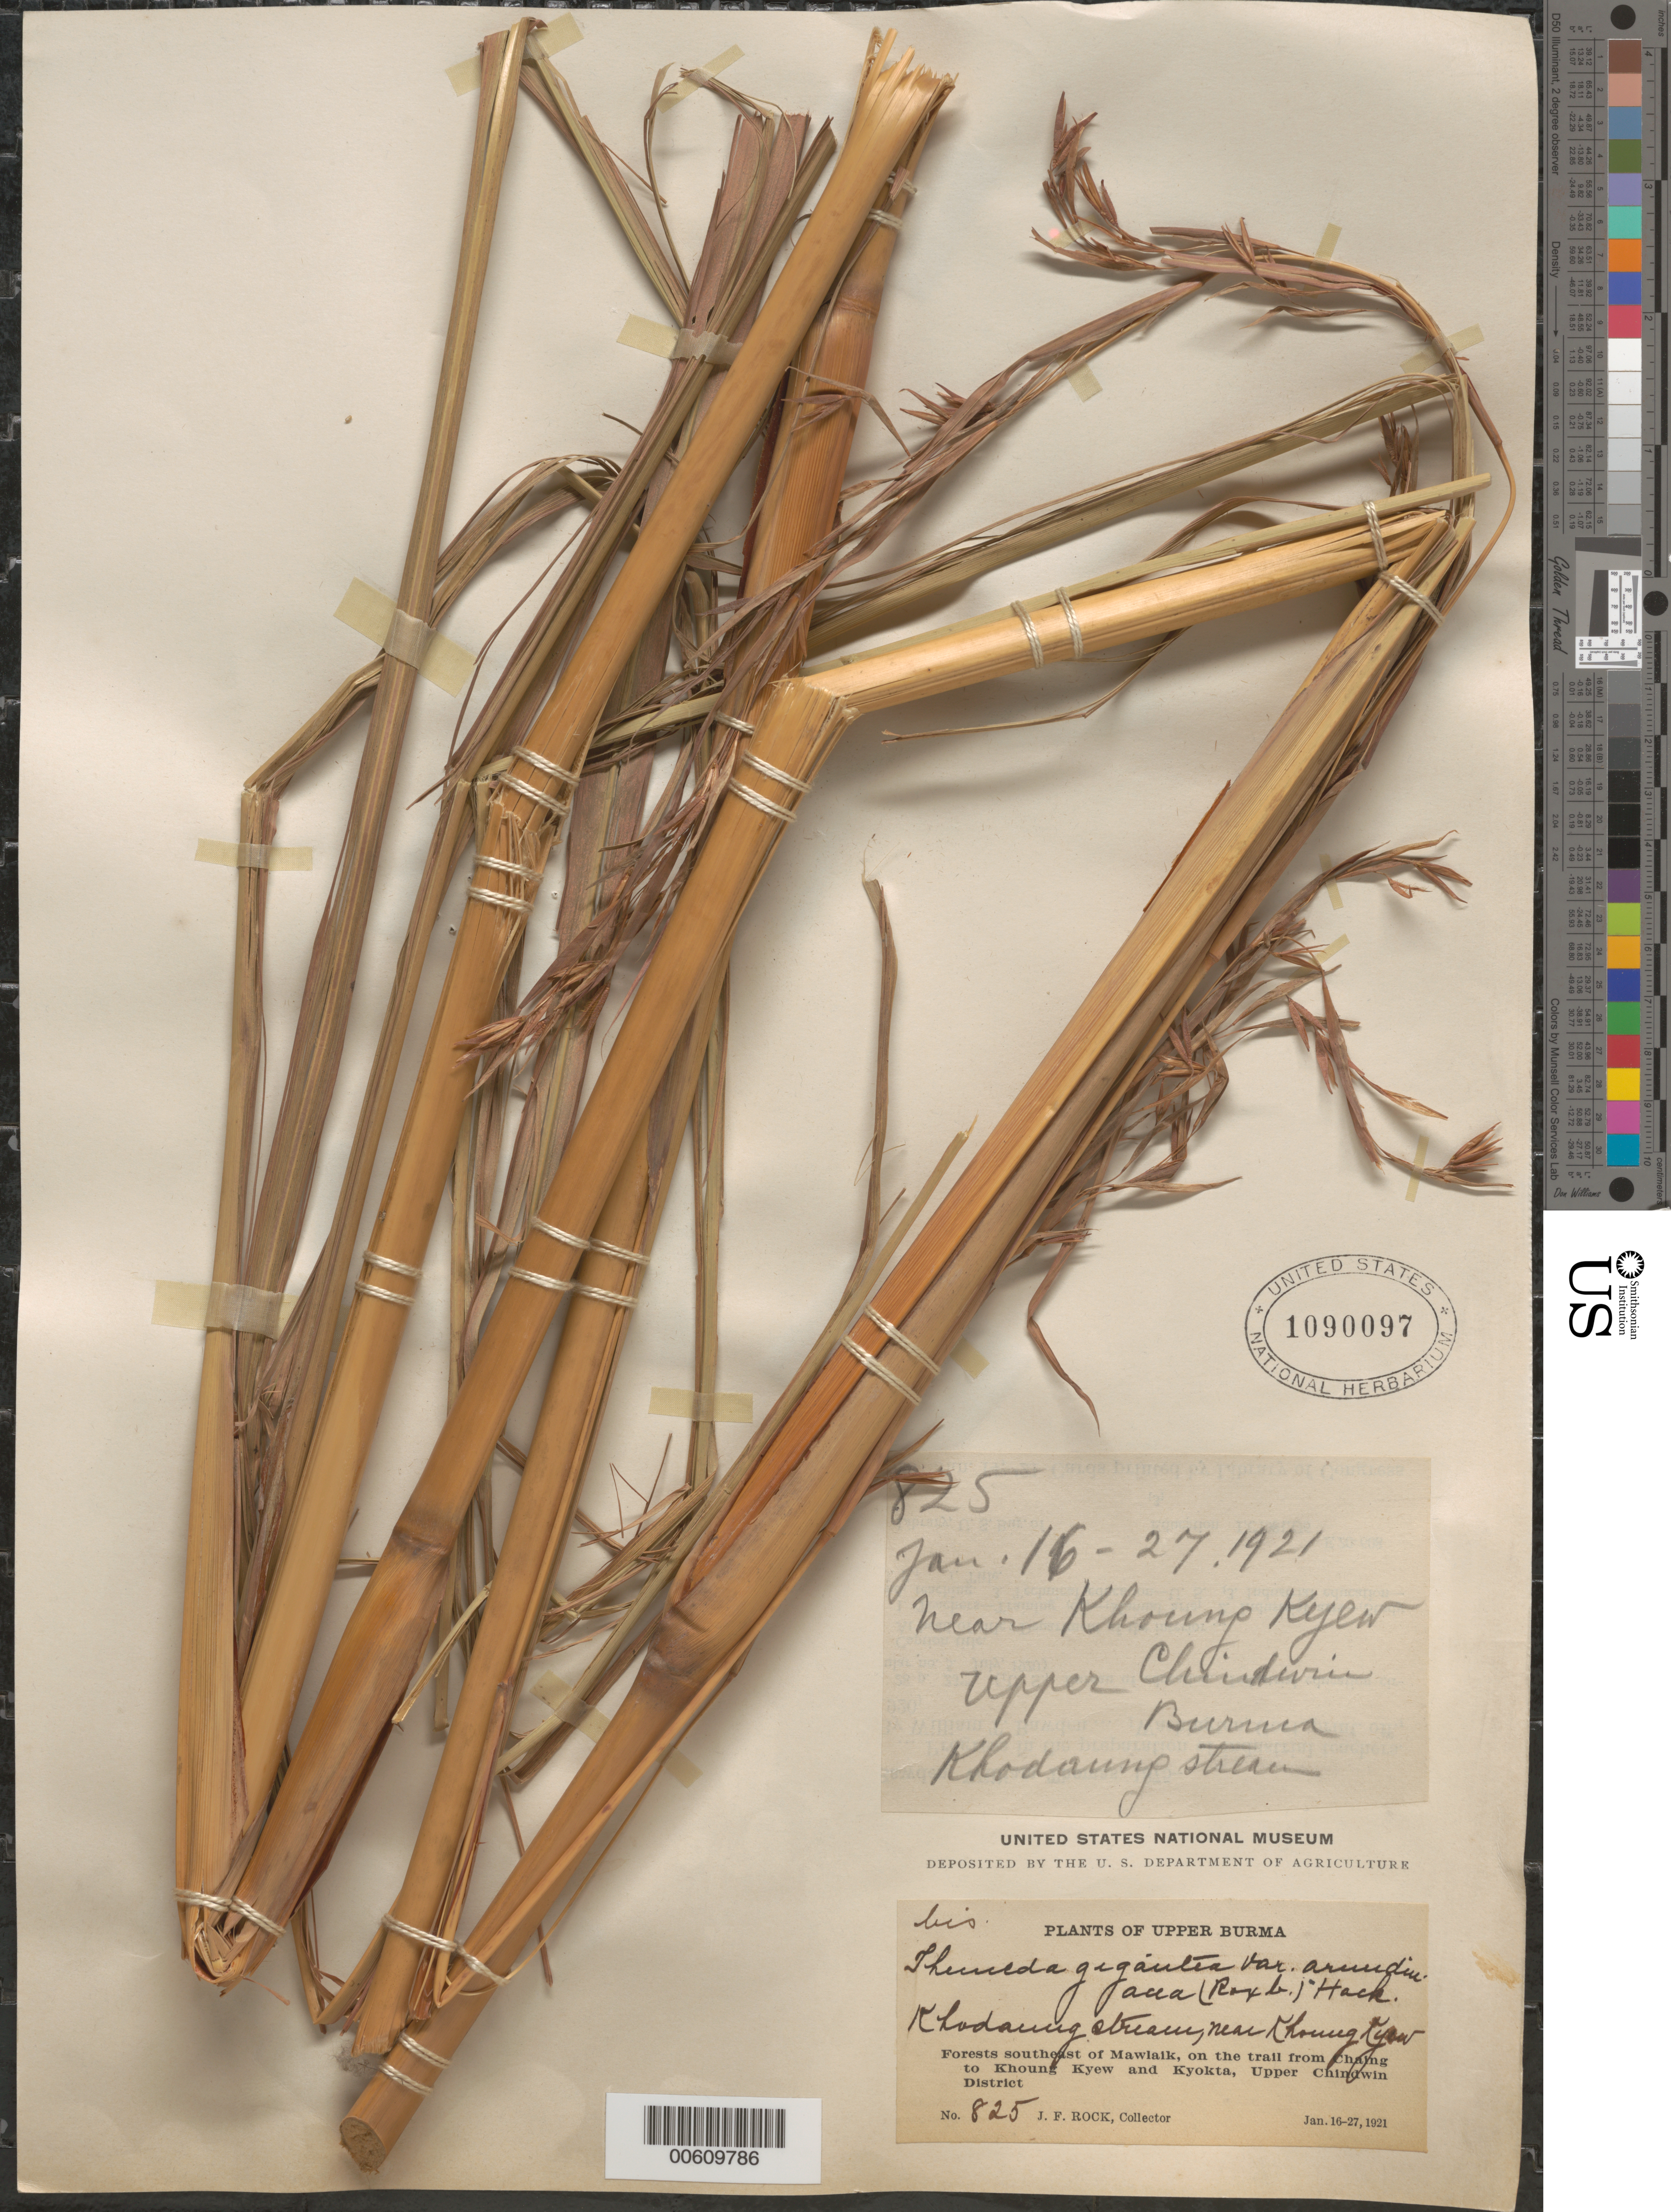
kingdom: Plantae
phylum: Tracheophyta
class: Liliopsida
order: Poales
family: Poaceae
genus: Themeda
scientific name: Themeda gigantea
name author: Hack.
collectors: J. F. Rock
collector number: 825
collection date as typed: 16 Jan 1921 to 27 Jan 1921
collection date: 1921-01-16/1921-01-27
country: Myanmar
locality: Khodaung stream, near Khoung Kyew, se of Mawlaik, Upper Chidwin Dist.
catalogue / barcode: US 1090097